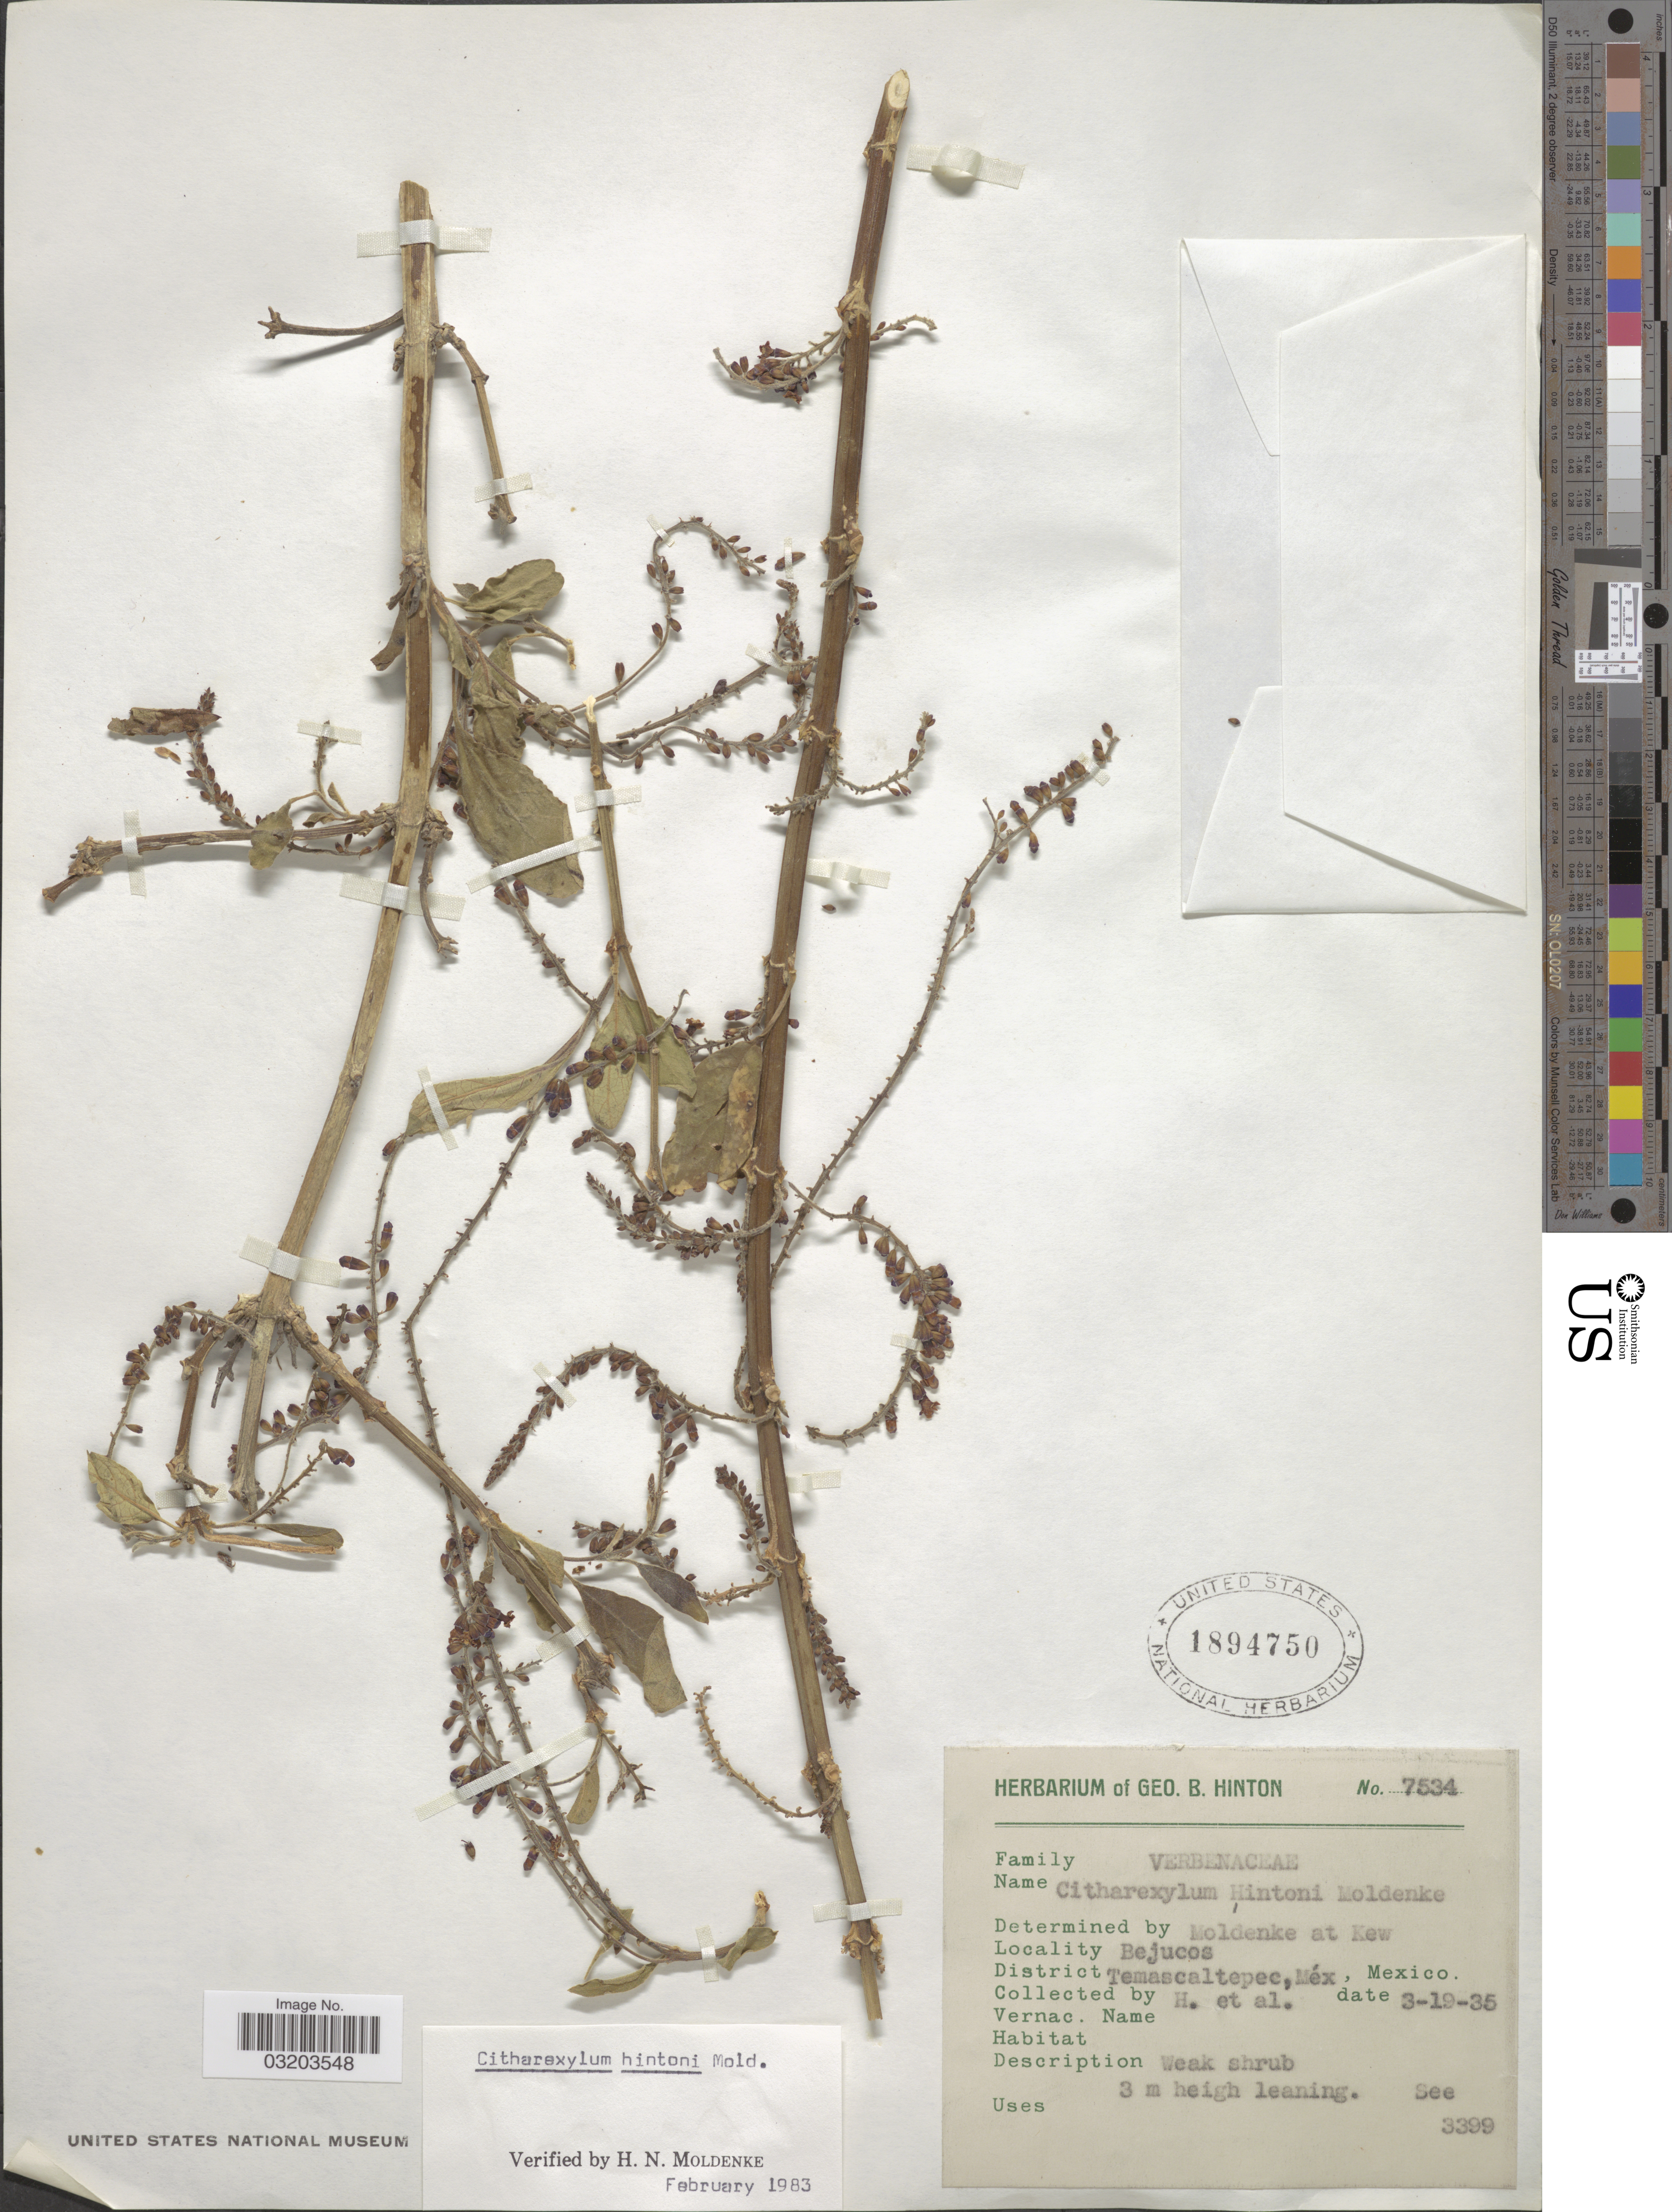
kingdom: Plantae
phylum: Tracheophyta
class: Magnoliopsida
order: Lamiales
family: Verbenaceae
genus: Citharexylum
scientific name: Citharexylum hintonii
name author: Moldenke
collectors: G. B. Hinton & et al.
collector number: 7534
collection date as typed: Transcribed d/m/y: 19/3/35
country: Mexico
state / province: México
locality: Bejucos. District Temascaltepec, Méx.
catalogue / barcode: US 1894750